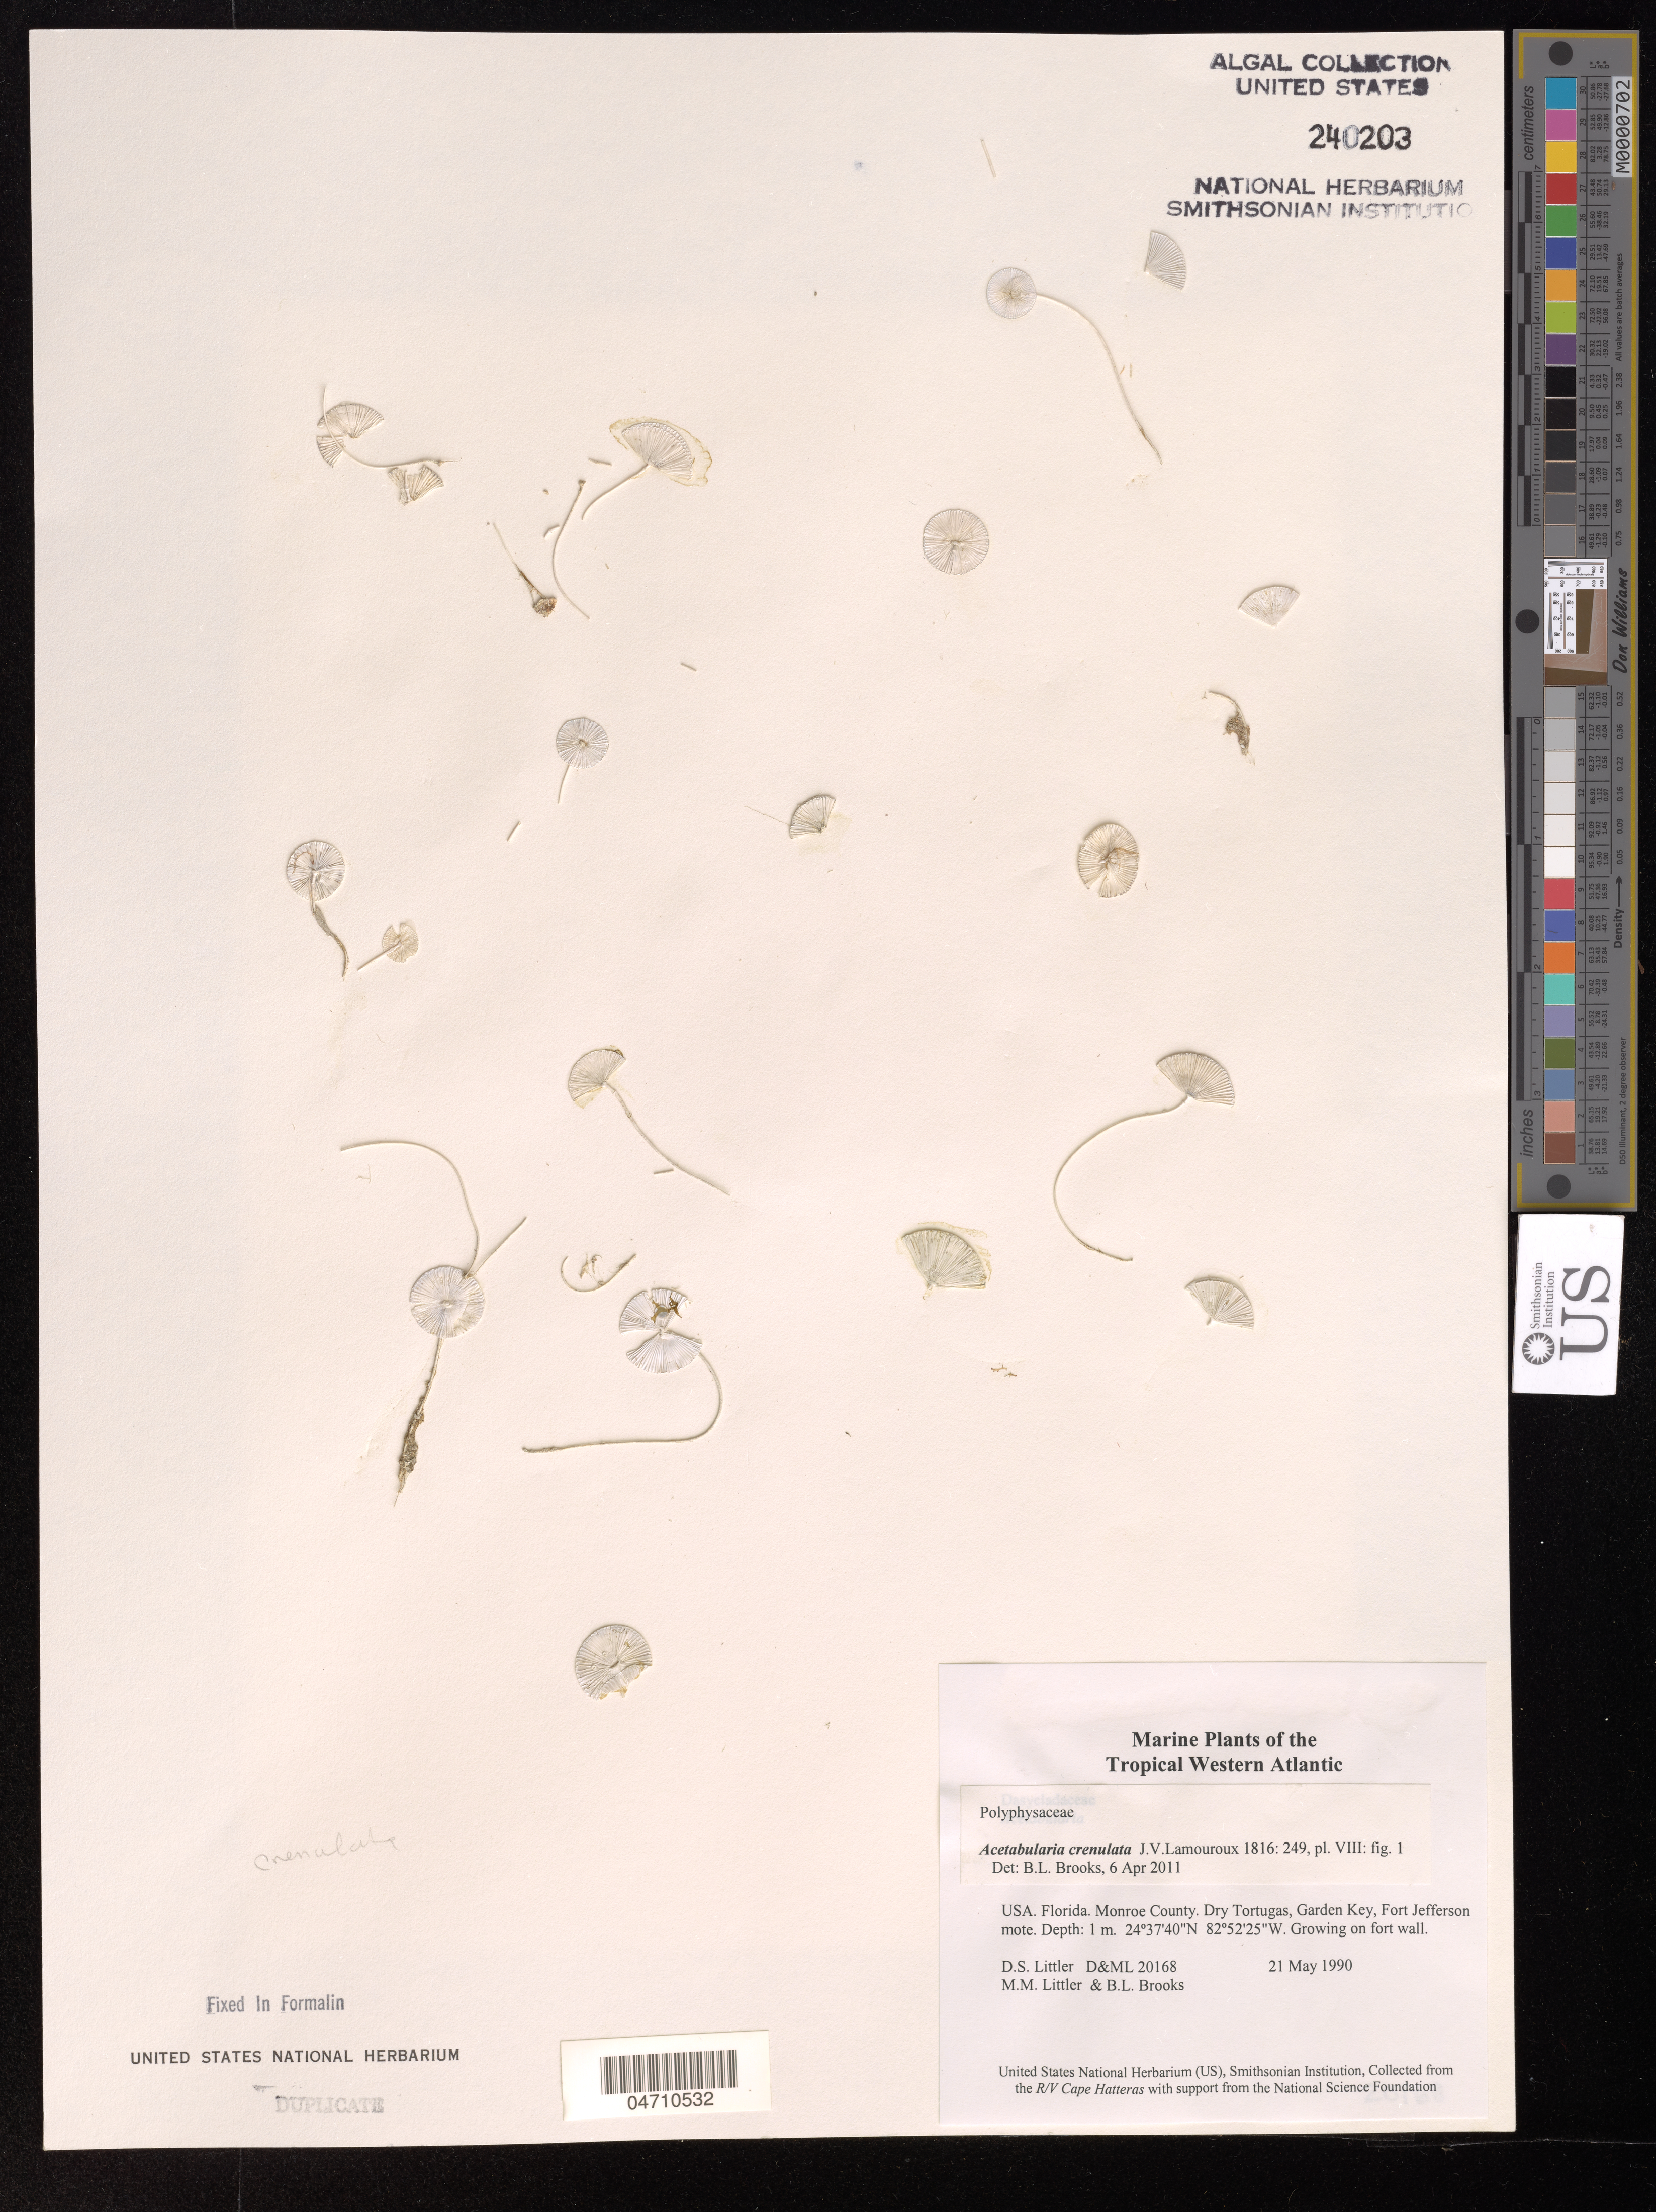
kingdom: Plantae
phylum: Chlorophyta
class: Ulvophyceae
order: Dasycladales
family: Polyphysaceae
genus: Acetabularia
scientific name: Acetabularia crenulata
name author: J.V.Lamouroux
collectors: D. S. Littler & B. Brooks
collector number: D&ML 20168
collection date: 1990-05-21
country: United States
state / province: Florida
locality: Tropical Western Atlantic. Monroe County. Dry Tortugas, Garden Key, Fort Jefferson mote.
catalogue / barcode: US 240203